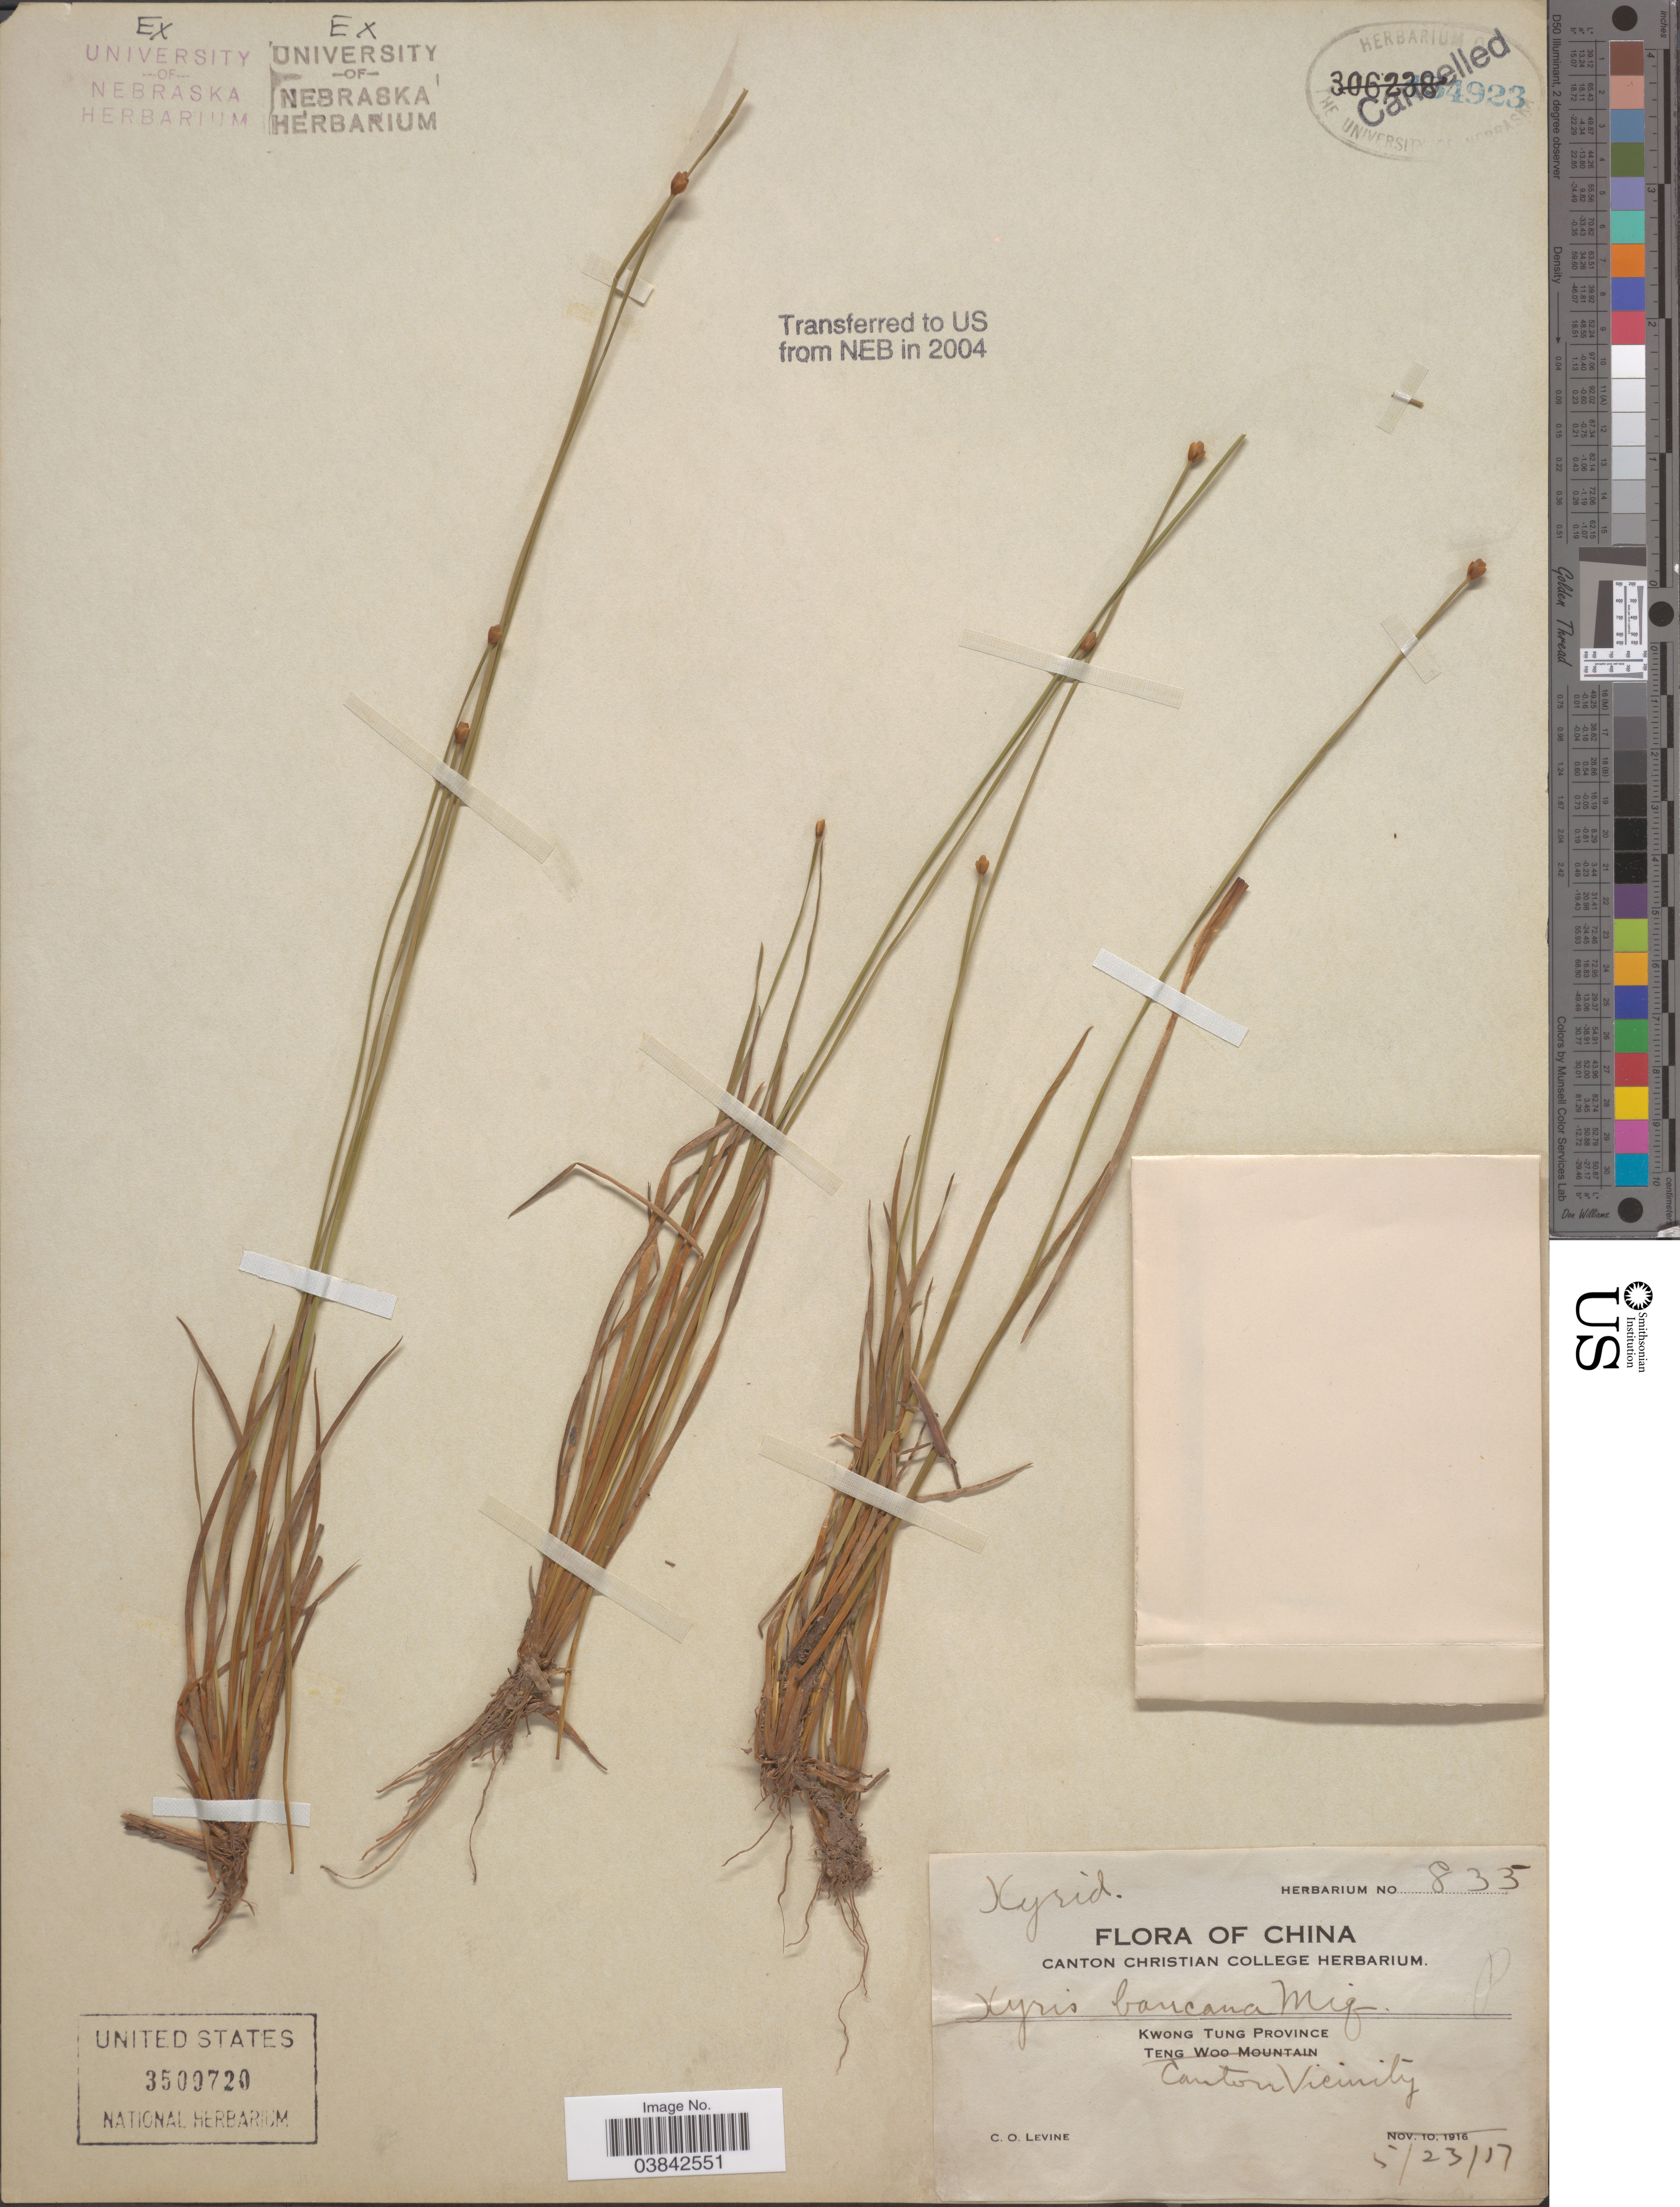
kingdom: Plantae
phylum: Tracheophyta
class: Liliopsida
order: Poales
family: Xyridaceae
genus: Xyris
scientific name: Xyris bancana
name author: Miq.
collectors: C. O. Levine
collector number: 835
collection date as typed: Transcribed d/m/y: 23/5/17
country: China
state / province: Guangdong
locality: Kwong Tung Province. Canton Vicinity.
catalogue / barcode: US 3509720